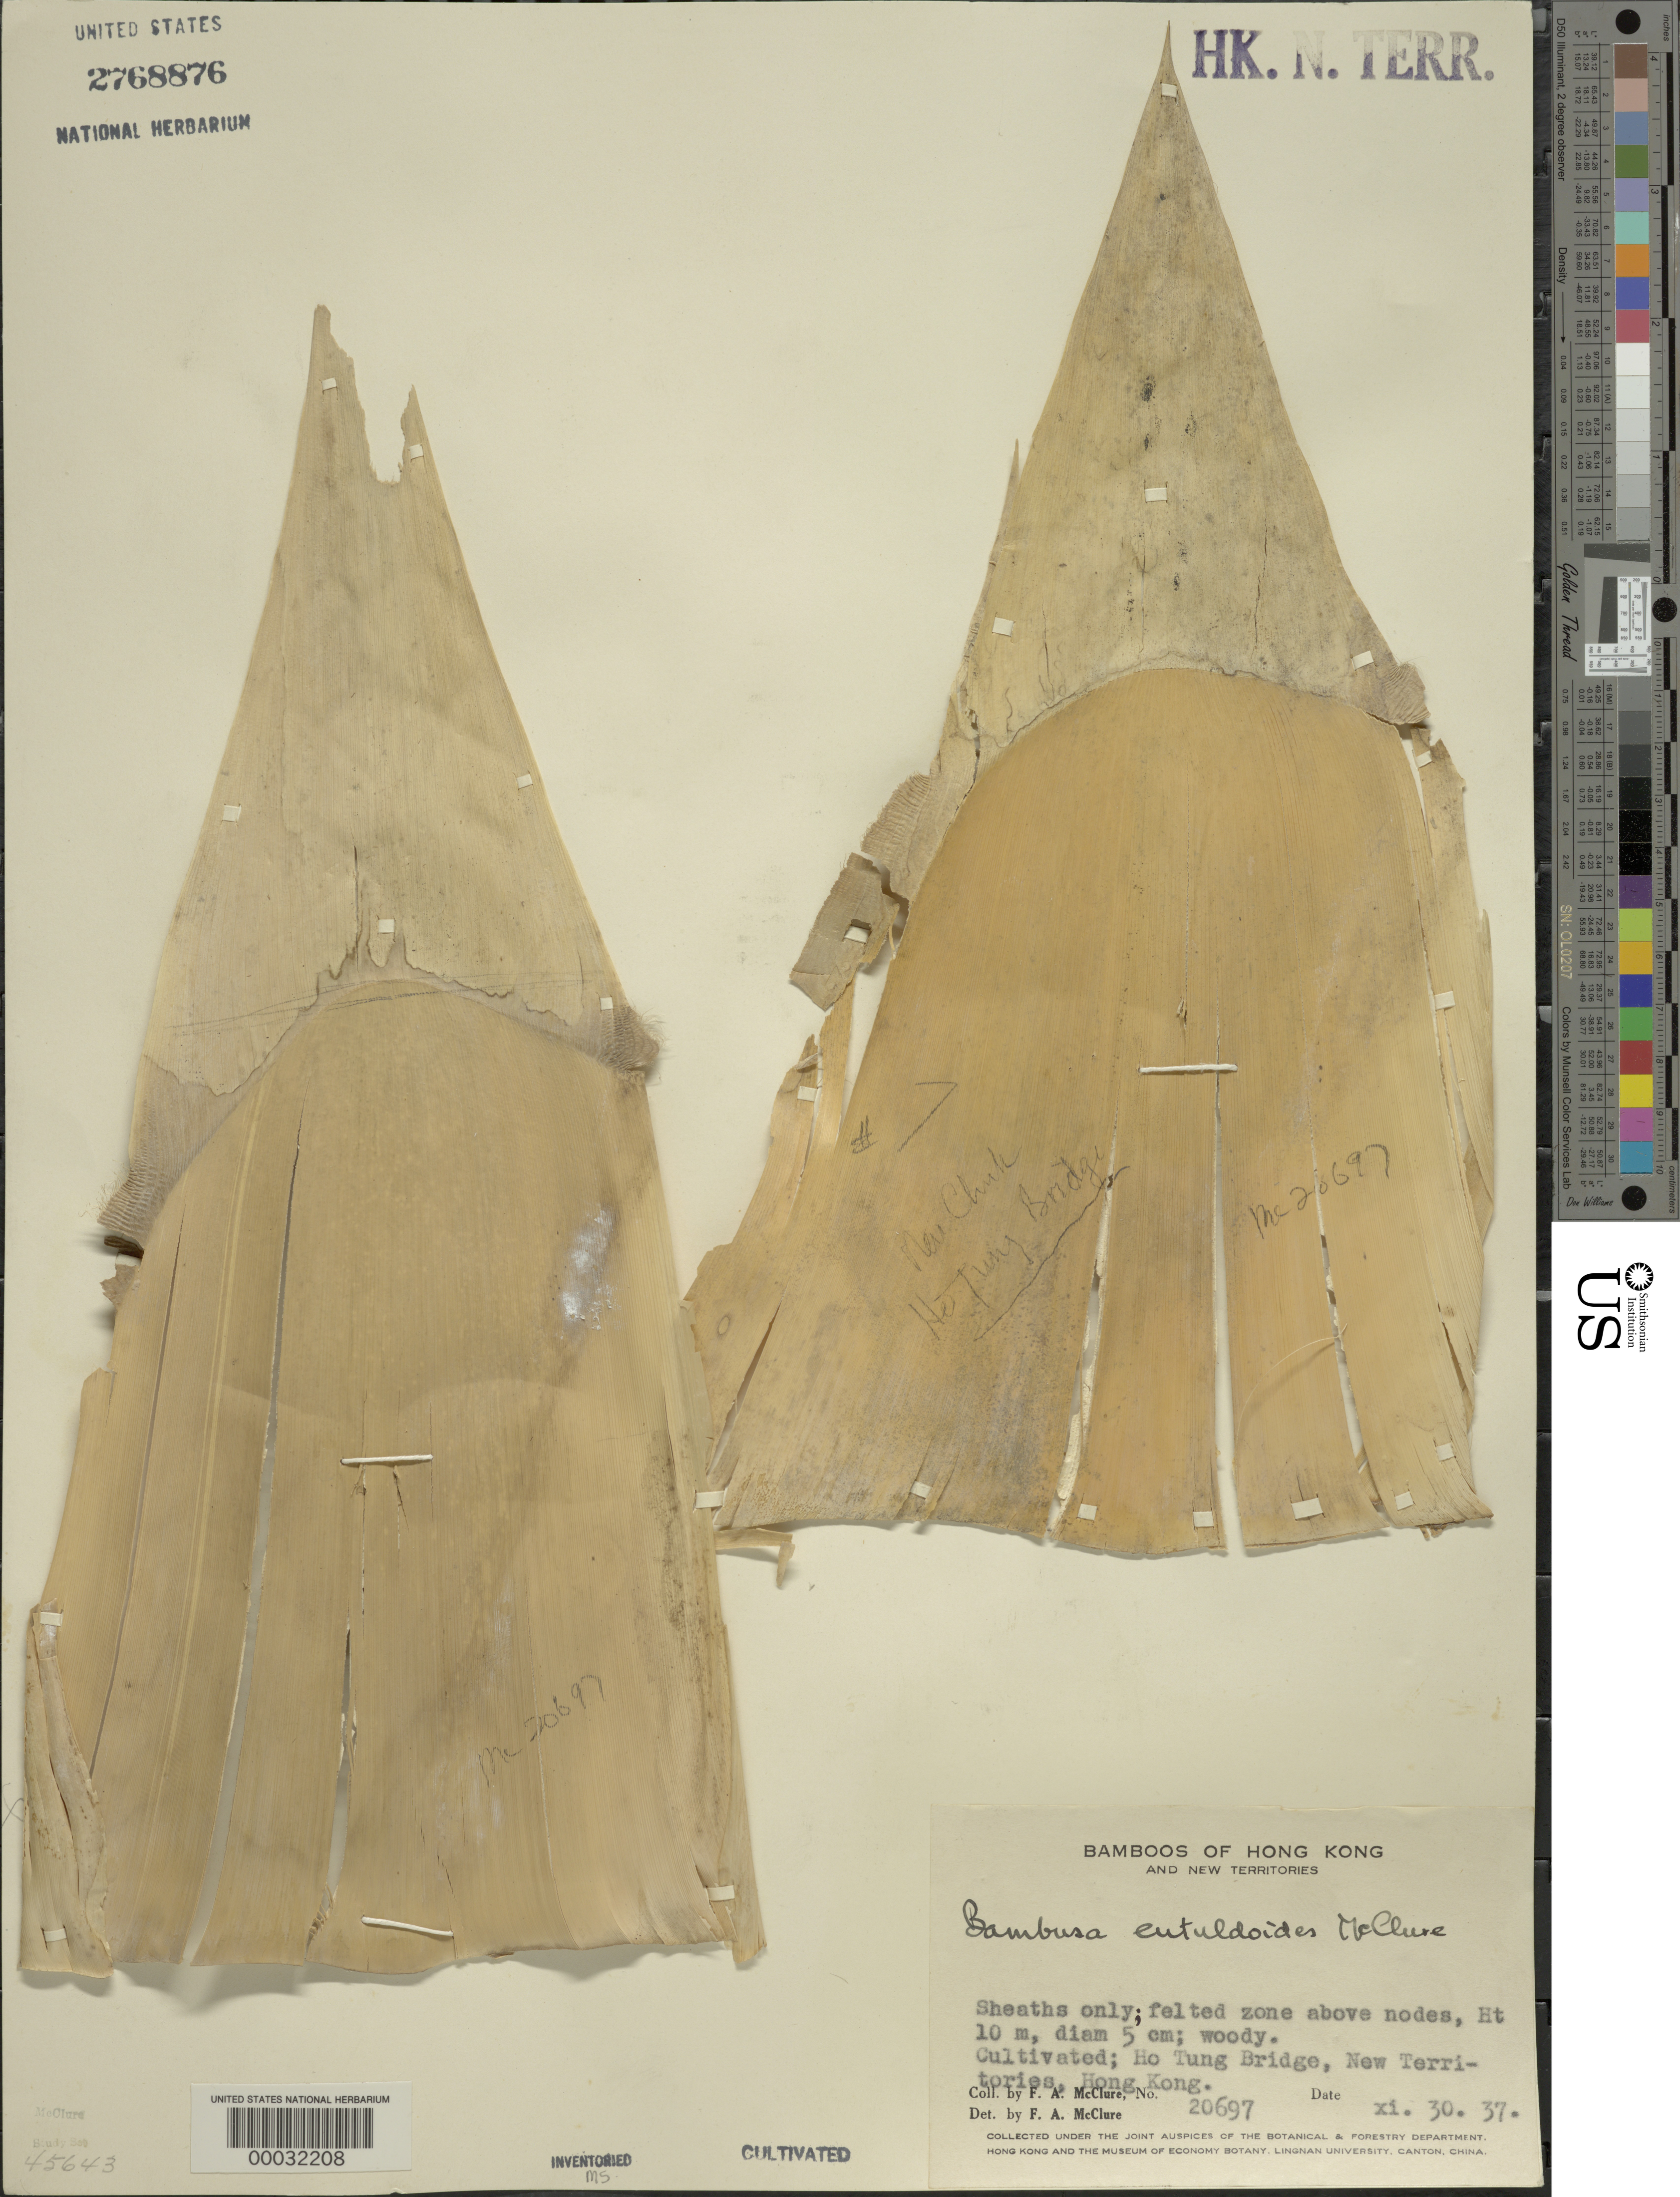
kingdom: Plantae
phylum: Tracheophyta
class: Liliopsida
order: Poales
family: Poaceae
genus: Bambusa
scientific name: Bambusa eutuldoides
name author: McClure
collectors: F. A. McClure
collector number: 20697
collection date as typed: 30 Nov 1937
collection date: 1937-11-30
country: China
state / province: Hong Kong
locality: Ho tung bridge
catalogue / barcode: US 2768876